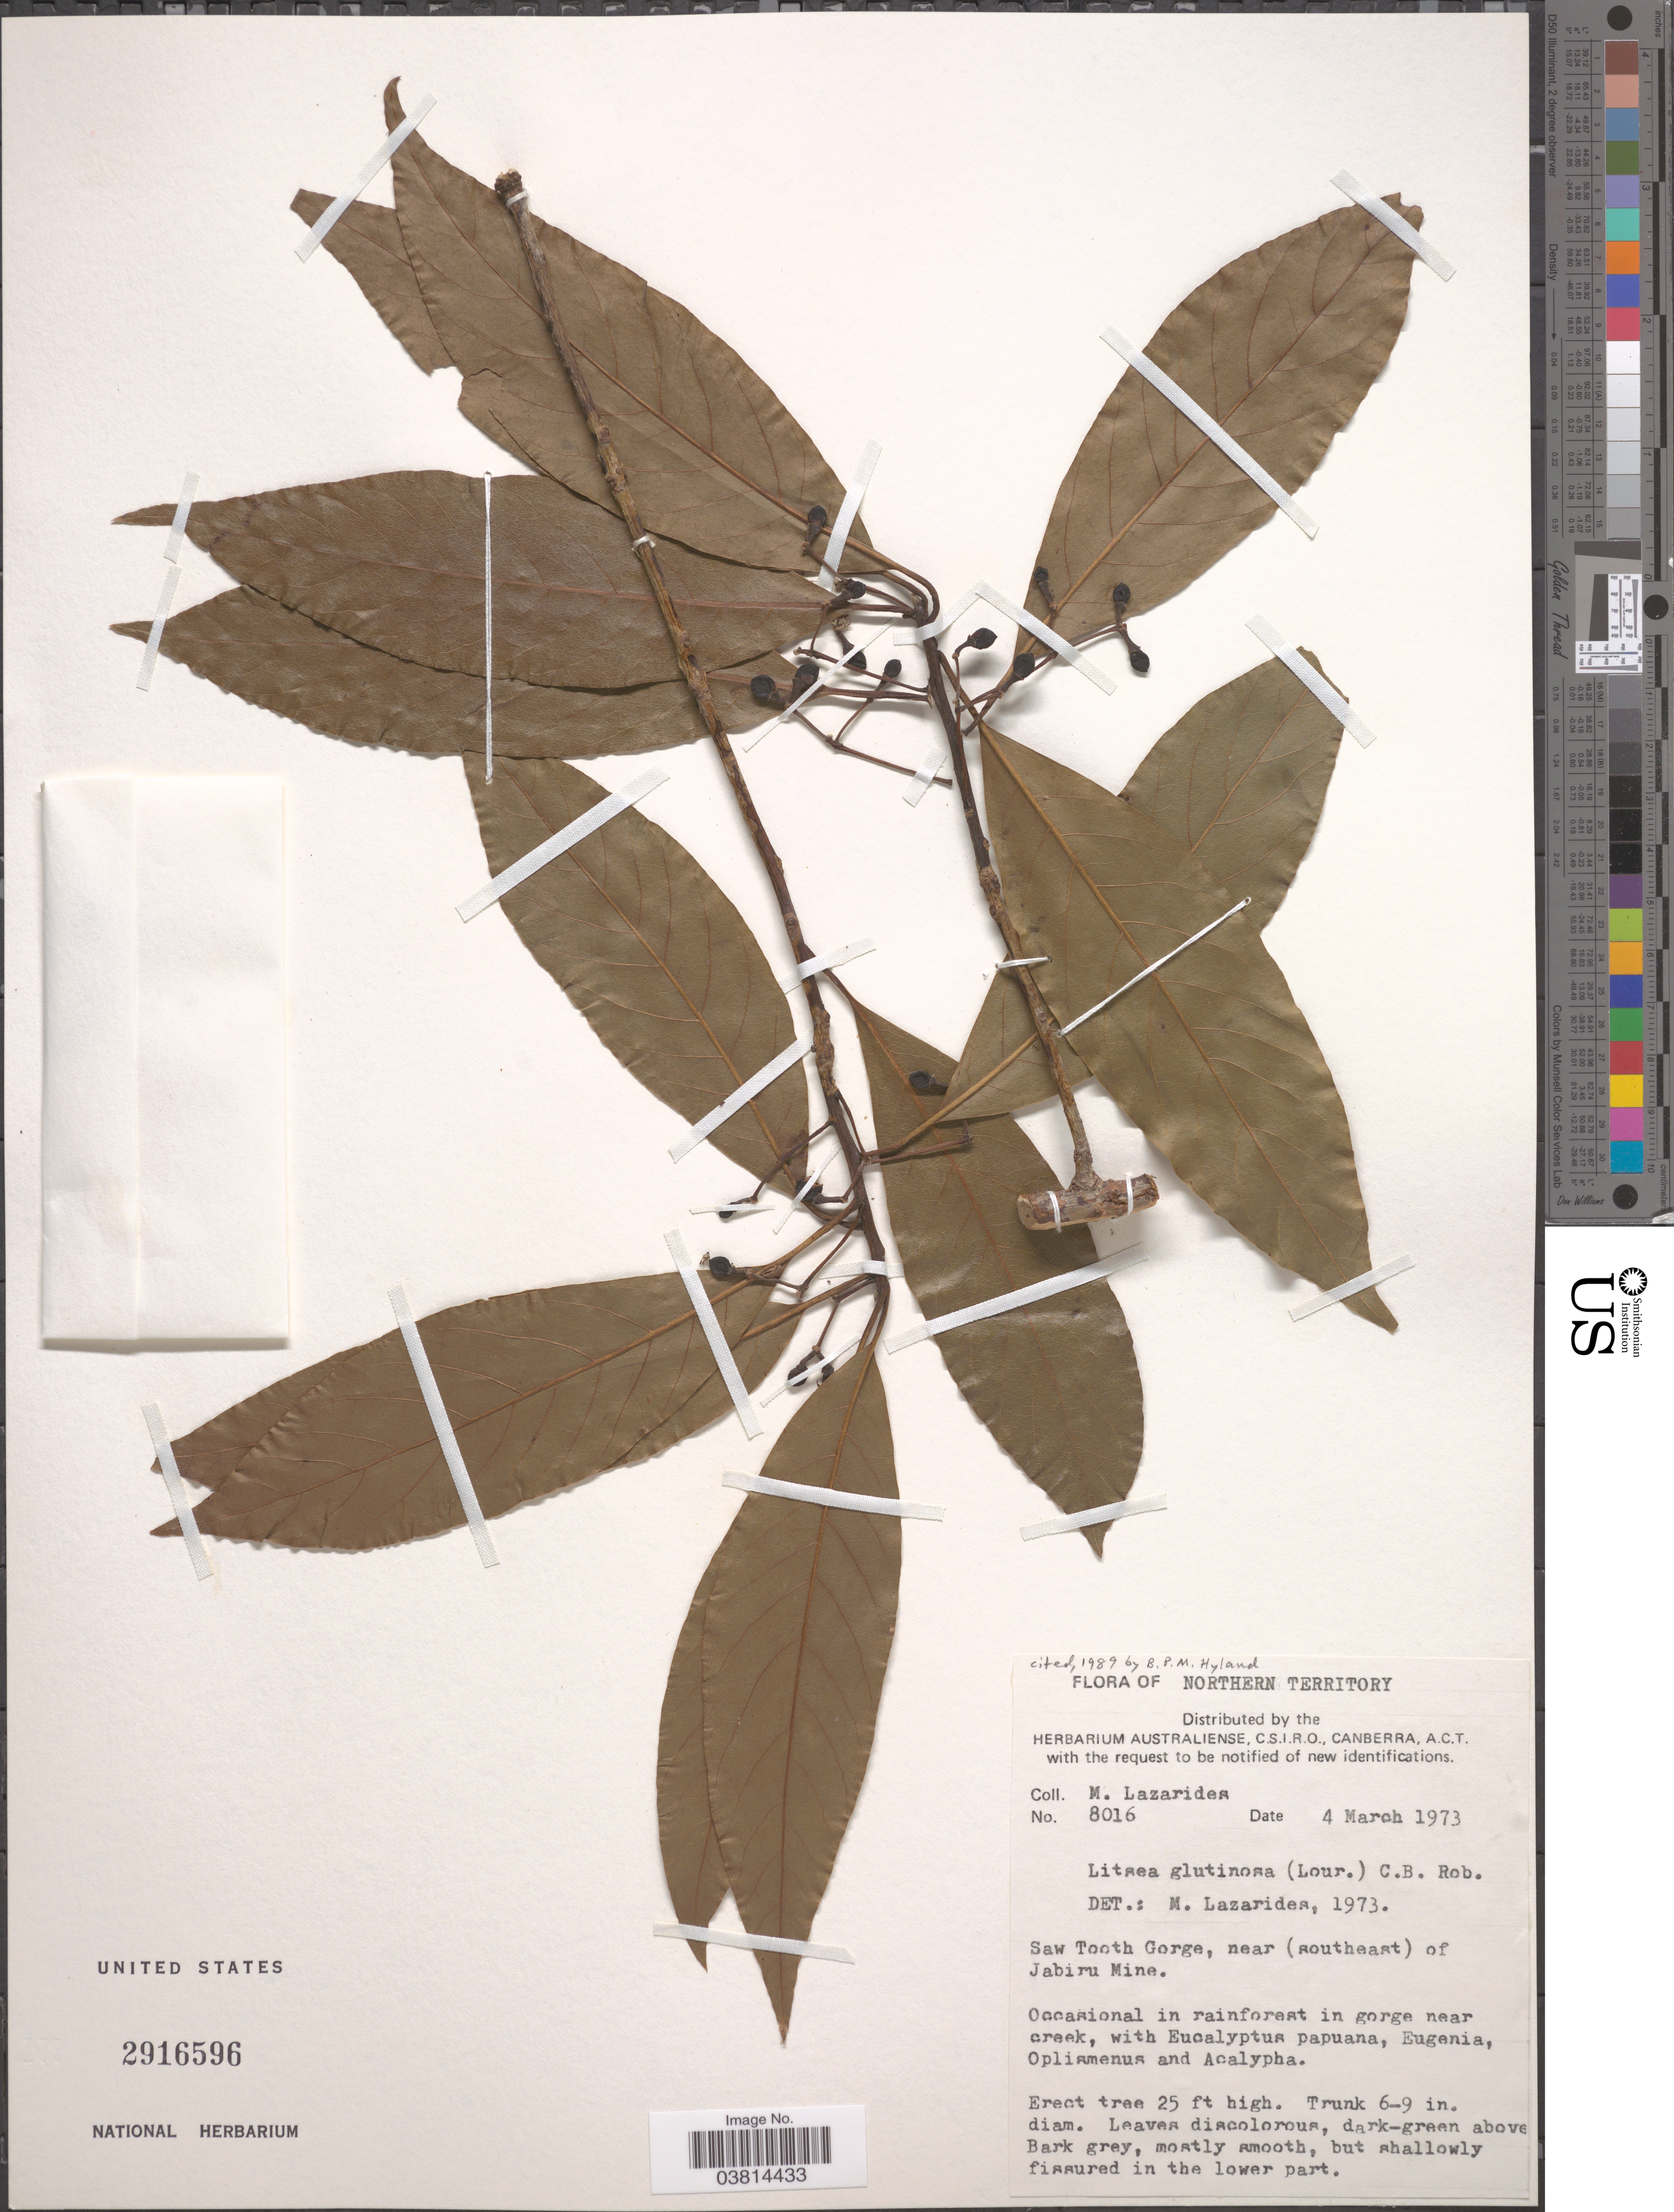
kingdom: Plantae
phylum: Tracheophyta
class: Magnoliopsida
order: Laurales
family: Lauraceae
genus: Litsea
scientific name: Litsea glutinosa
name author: (Lour.) C.B. Rob.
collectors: M. Lazarides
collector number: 8016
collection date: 1973-03-04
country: Australia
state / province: Northern Territory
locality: Saw Tooth Gorge, near (southeast) of Jabiru Mine.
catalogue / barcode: US 2916596